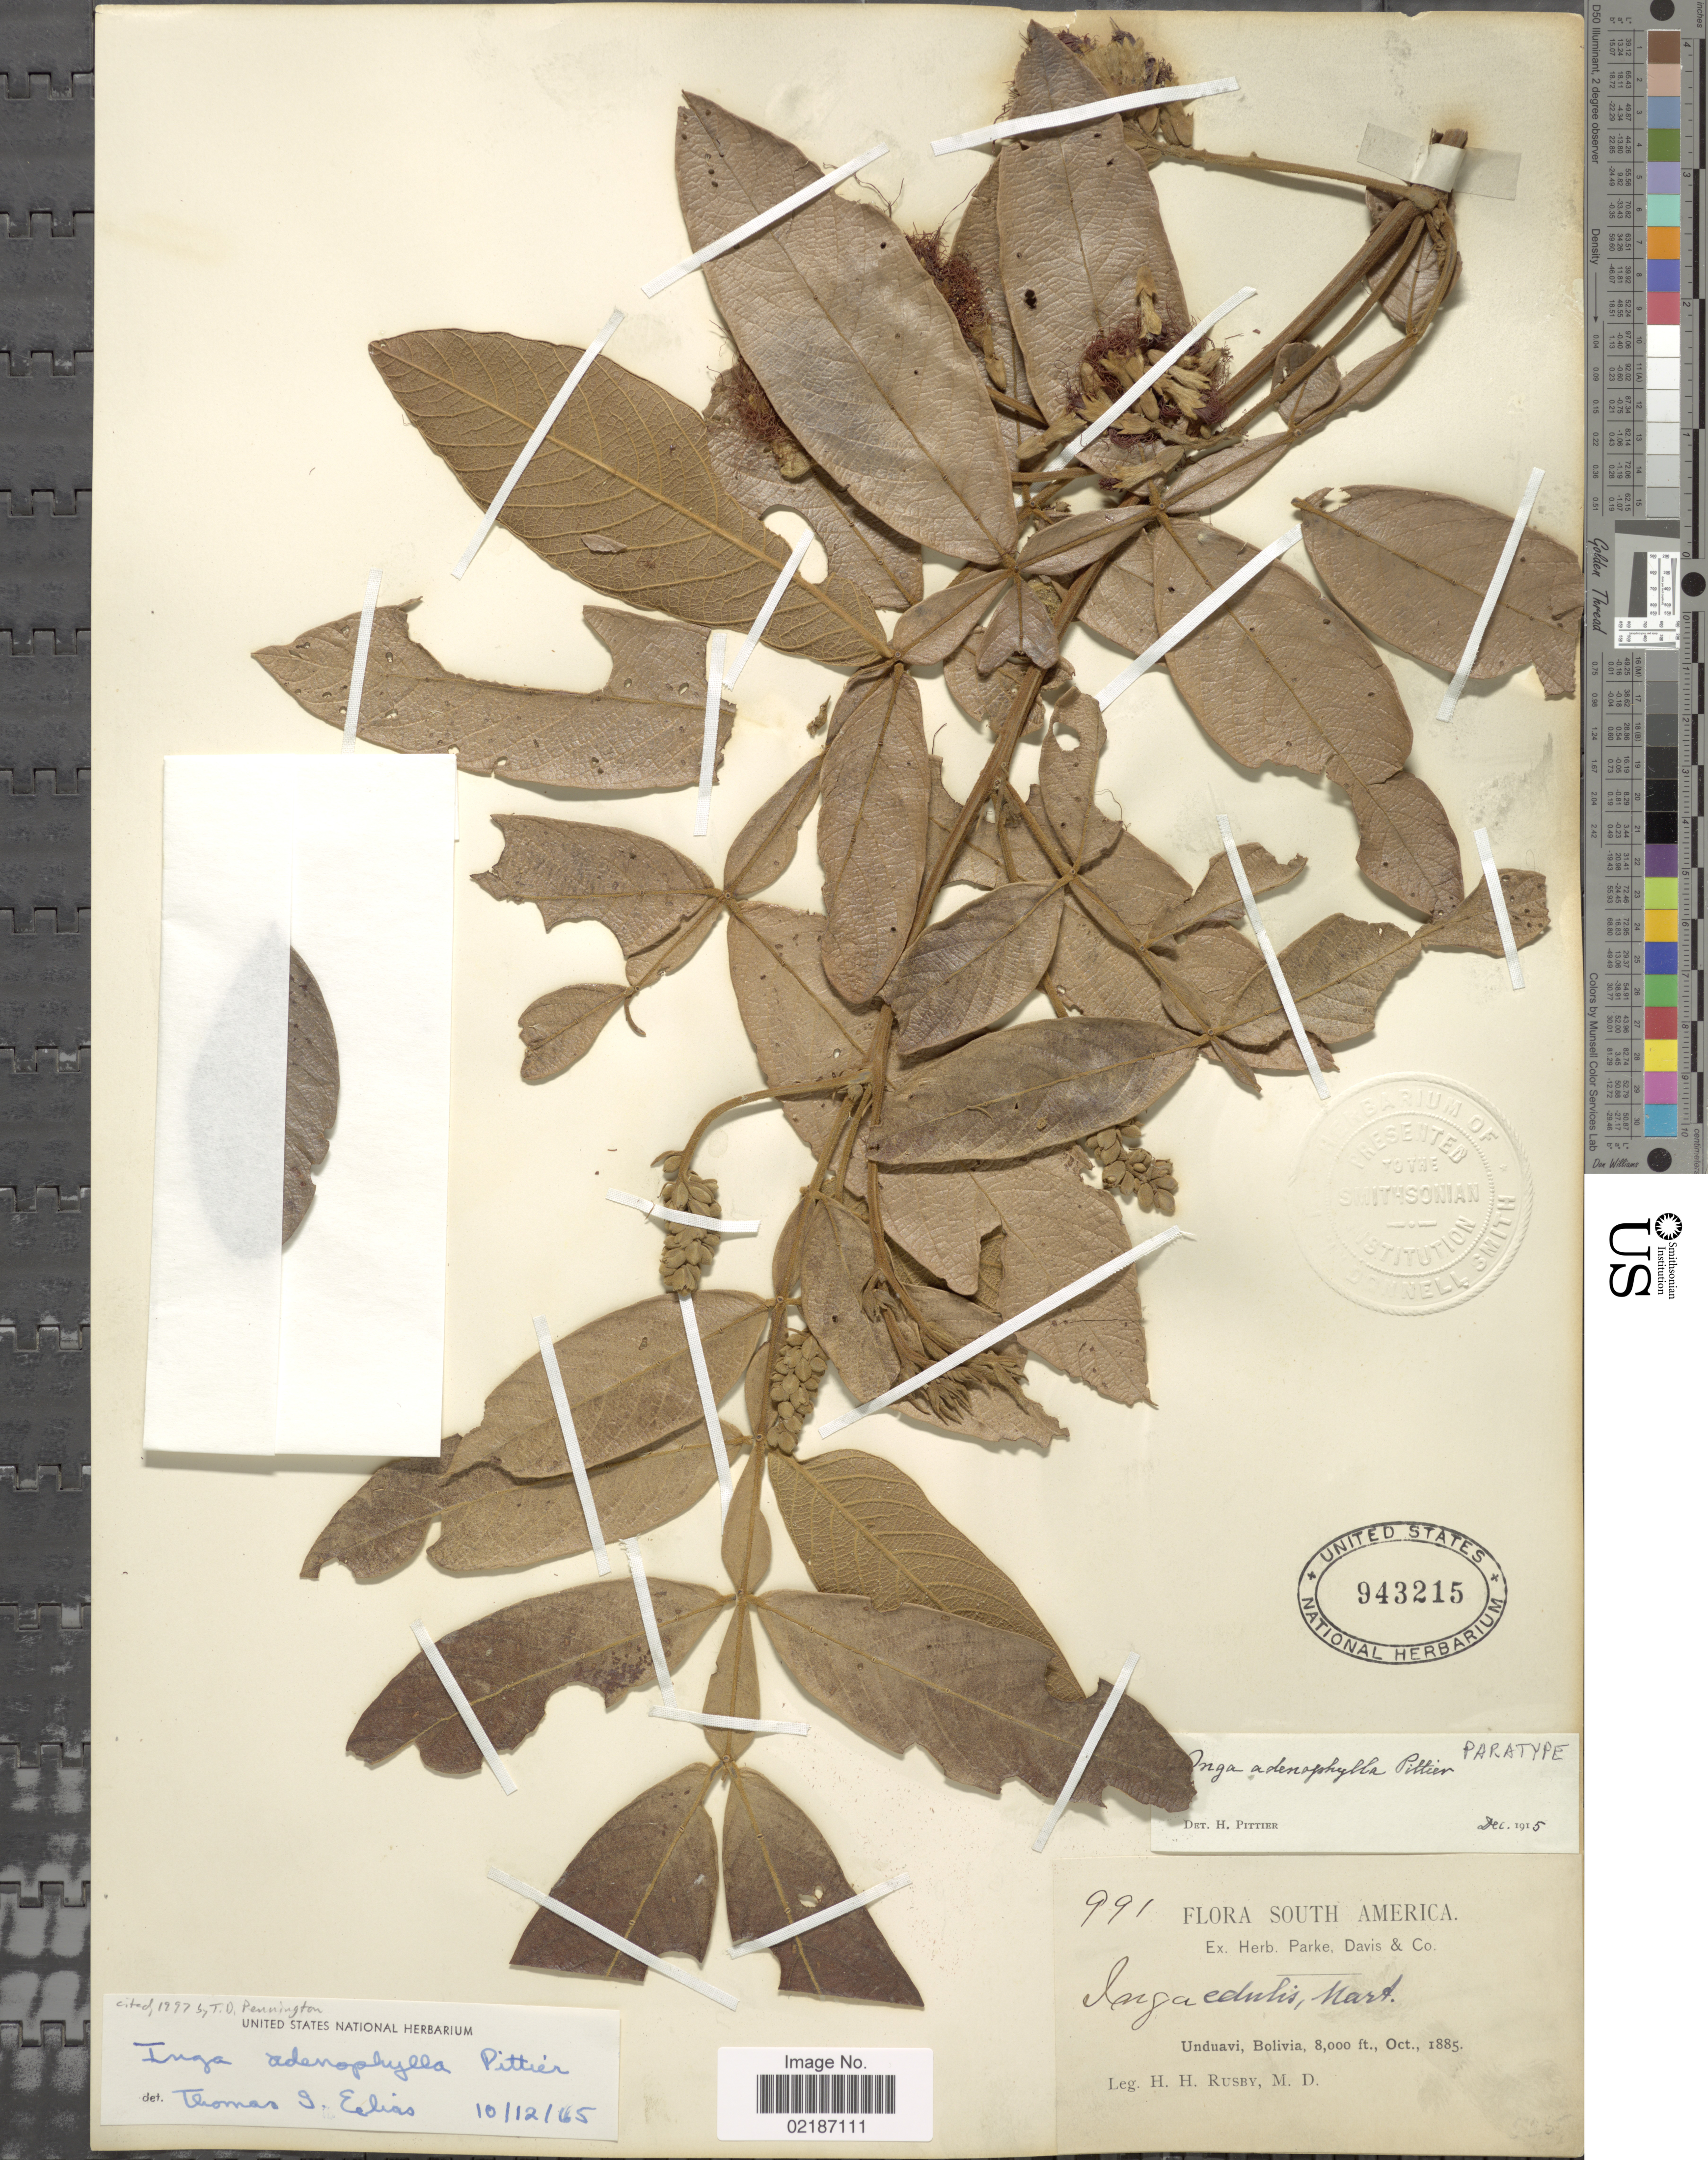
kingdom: Plantae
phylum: Tracheophyta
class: Magnoliopsida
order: Fabales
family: Fabaceae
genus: Inga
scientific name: Inga adenophylla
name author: Pittier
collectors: H. H. Rusby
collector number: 991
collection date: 1885-10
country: Bolivia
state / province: La Paz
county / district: Nor Yungas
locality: Unduavi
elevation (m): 2438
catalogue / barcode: US 943215